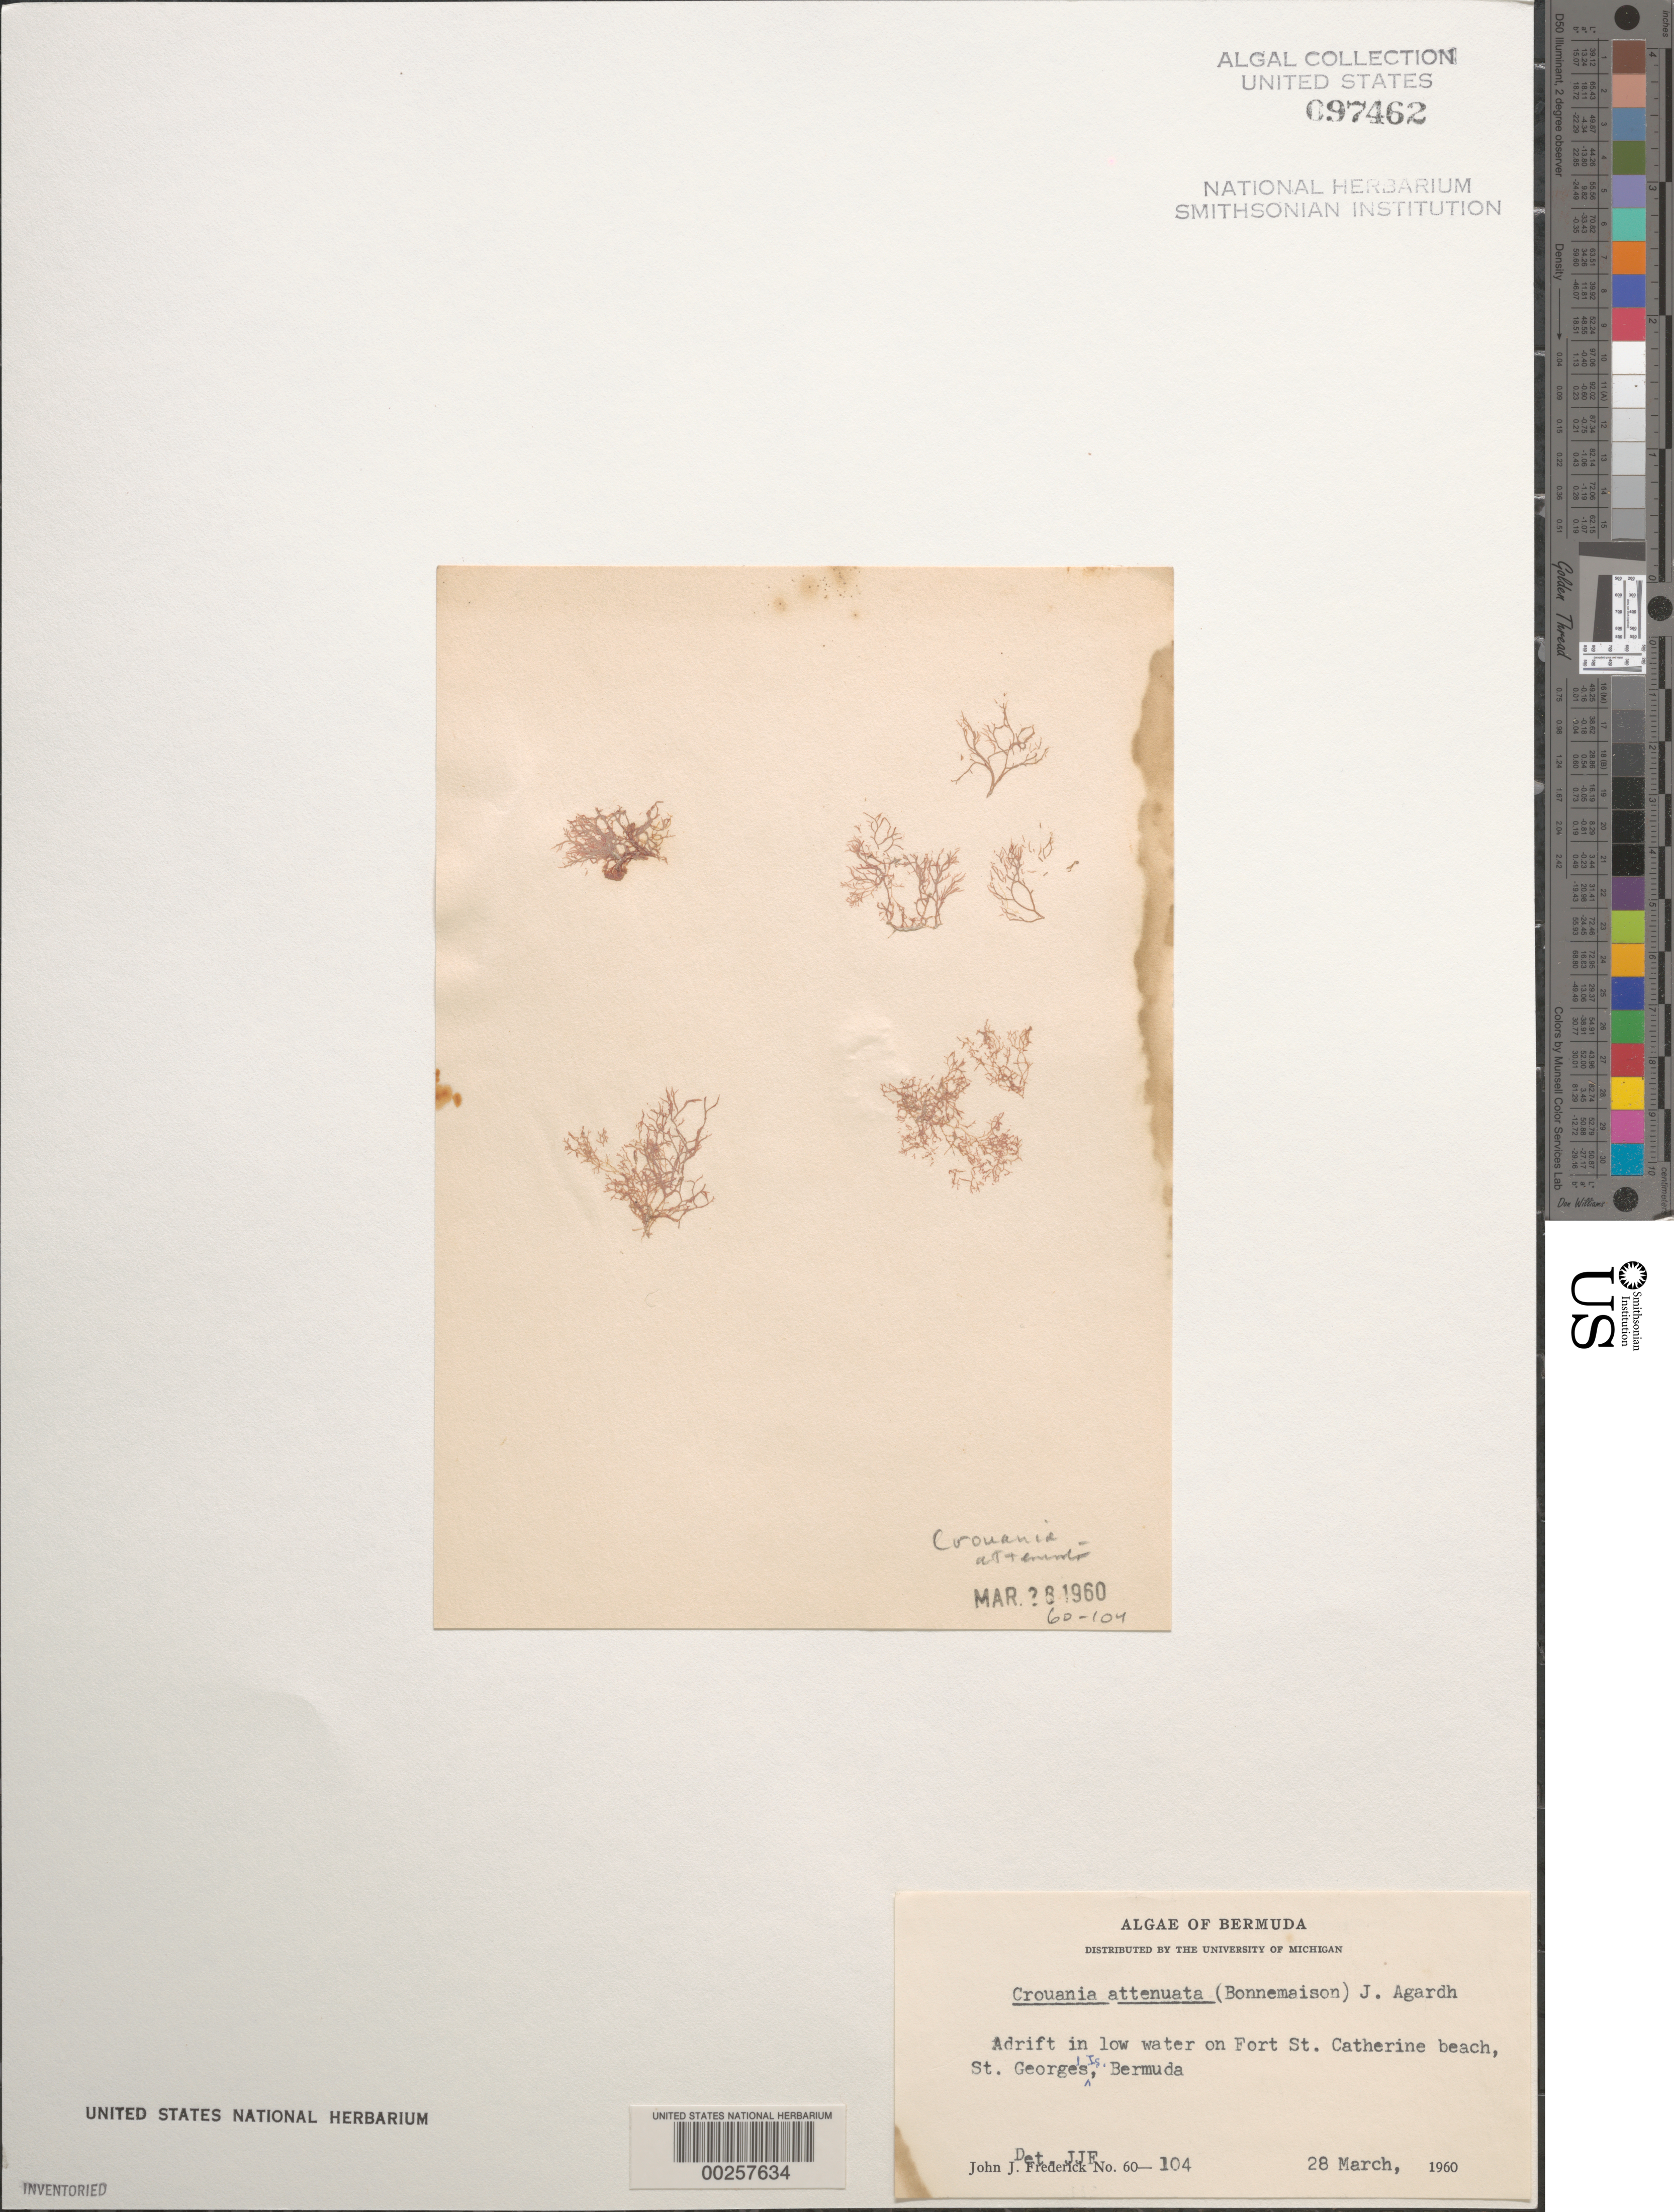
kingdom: Plantae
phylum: Rhodophyta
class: Florideophyceae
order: Ceramiales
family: Callithamniaceae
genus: Crouania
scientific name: Crouania attenuata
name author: (C. Agardh) J. Agardh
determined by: Frederick, J. J.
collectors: J. Frederick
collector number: JJF 60-104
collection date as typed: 28 Mar 1960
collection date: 1960-03-28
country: Bermuda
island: St. George's Island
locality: Fort St. Catherine Beach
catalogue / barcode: US 97462